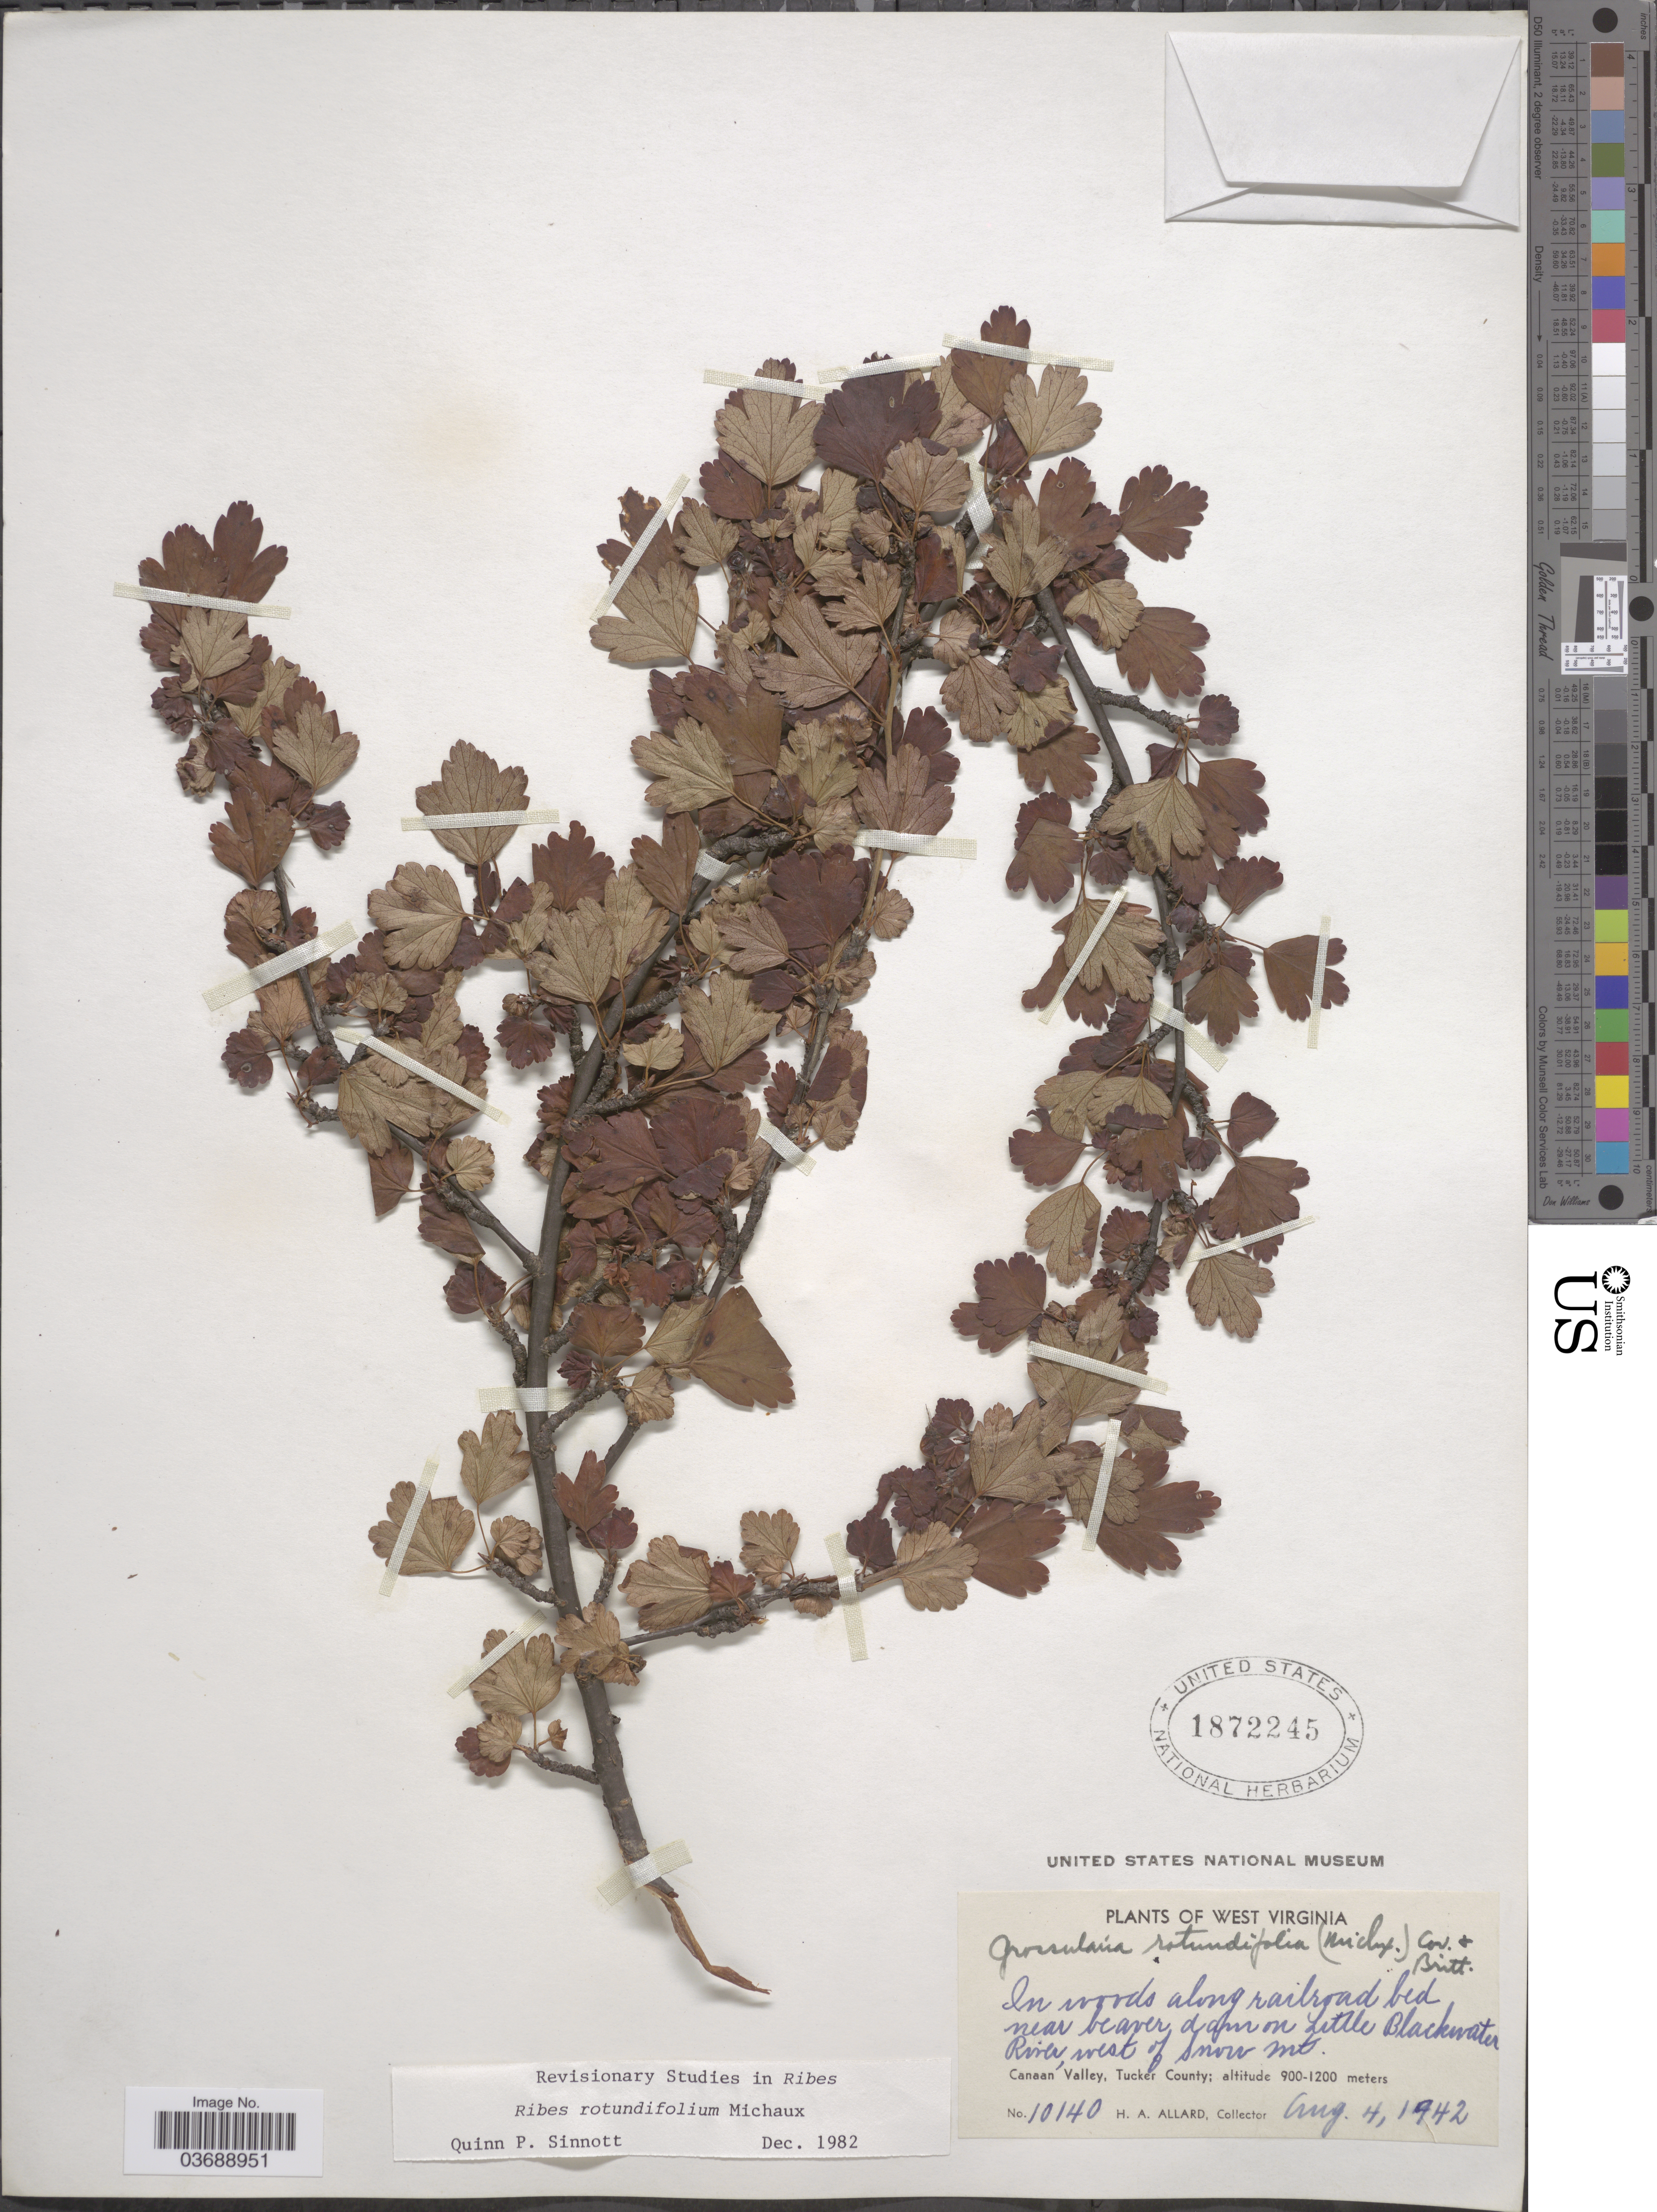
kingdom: Plantae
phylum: Tracheophyta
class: Magnoliopsida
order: Saxifragales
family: Grossulariaceae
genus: Ribes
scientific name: Ribes rotundifolium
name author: Michx.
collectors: H. A. Allard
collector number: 10140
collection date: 1942-08-04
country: United States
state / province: West Virginia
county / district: Tucker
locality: In woods along railroad bed near beaver dam on Little Blackwater River, west of Snow Mt. Canaan Valley, Tucker County.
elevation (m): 900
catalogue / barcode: US 1872245